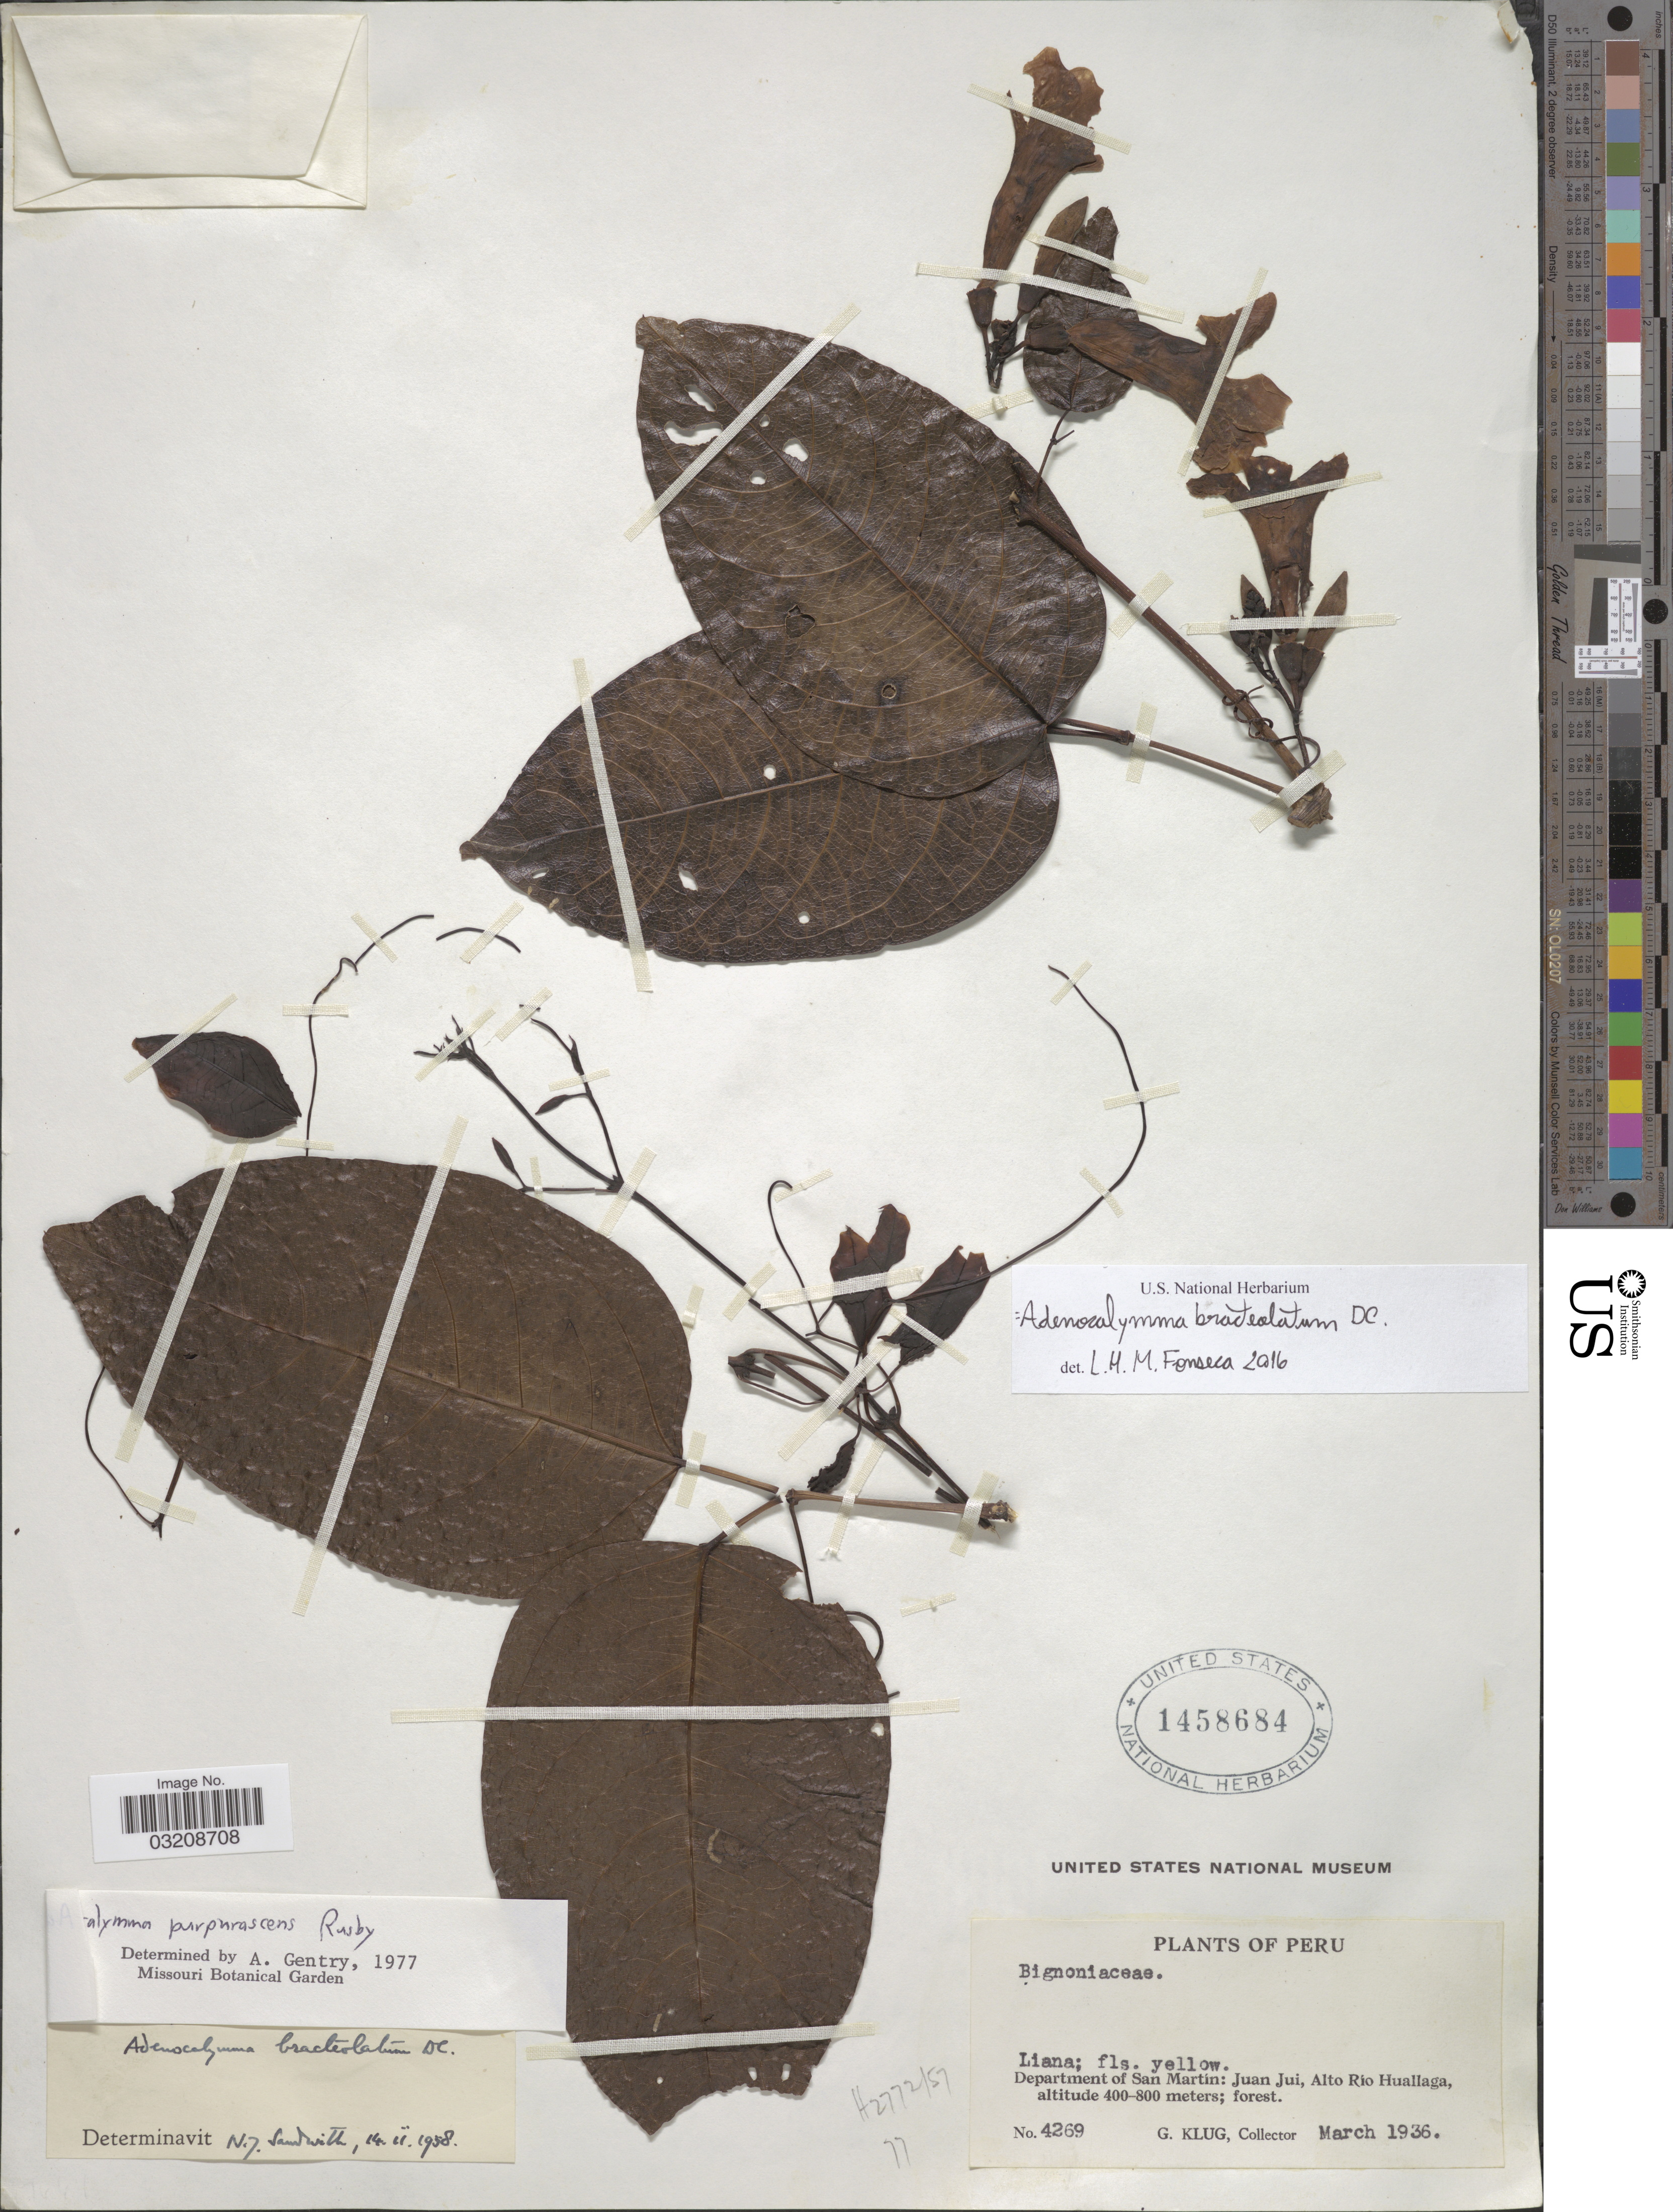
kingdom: Plantae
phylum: Tracheophyta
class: Magnoliopsida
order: Lamiales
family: Bignoniaceae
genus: Adenocalymma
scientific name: Adenocalymma bracteolatum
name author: DC.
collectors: G. Klug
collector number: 4269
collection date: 1936-03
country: Peru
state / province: San Martín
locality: Department of San Martín: Juan Jui, Alto Río Huallaga.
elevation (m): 400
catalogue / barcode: US 1458684